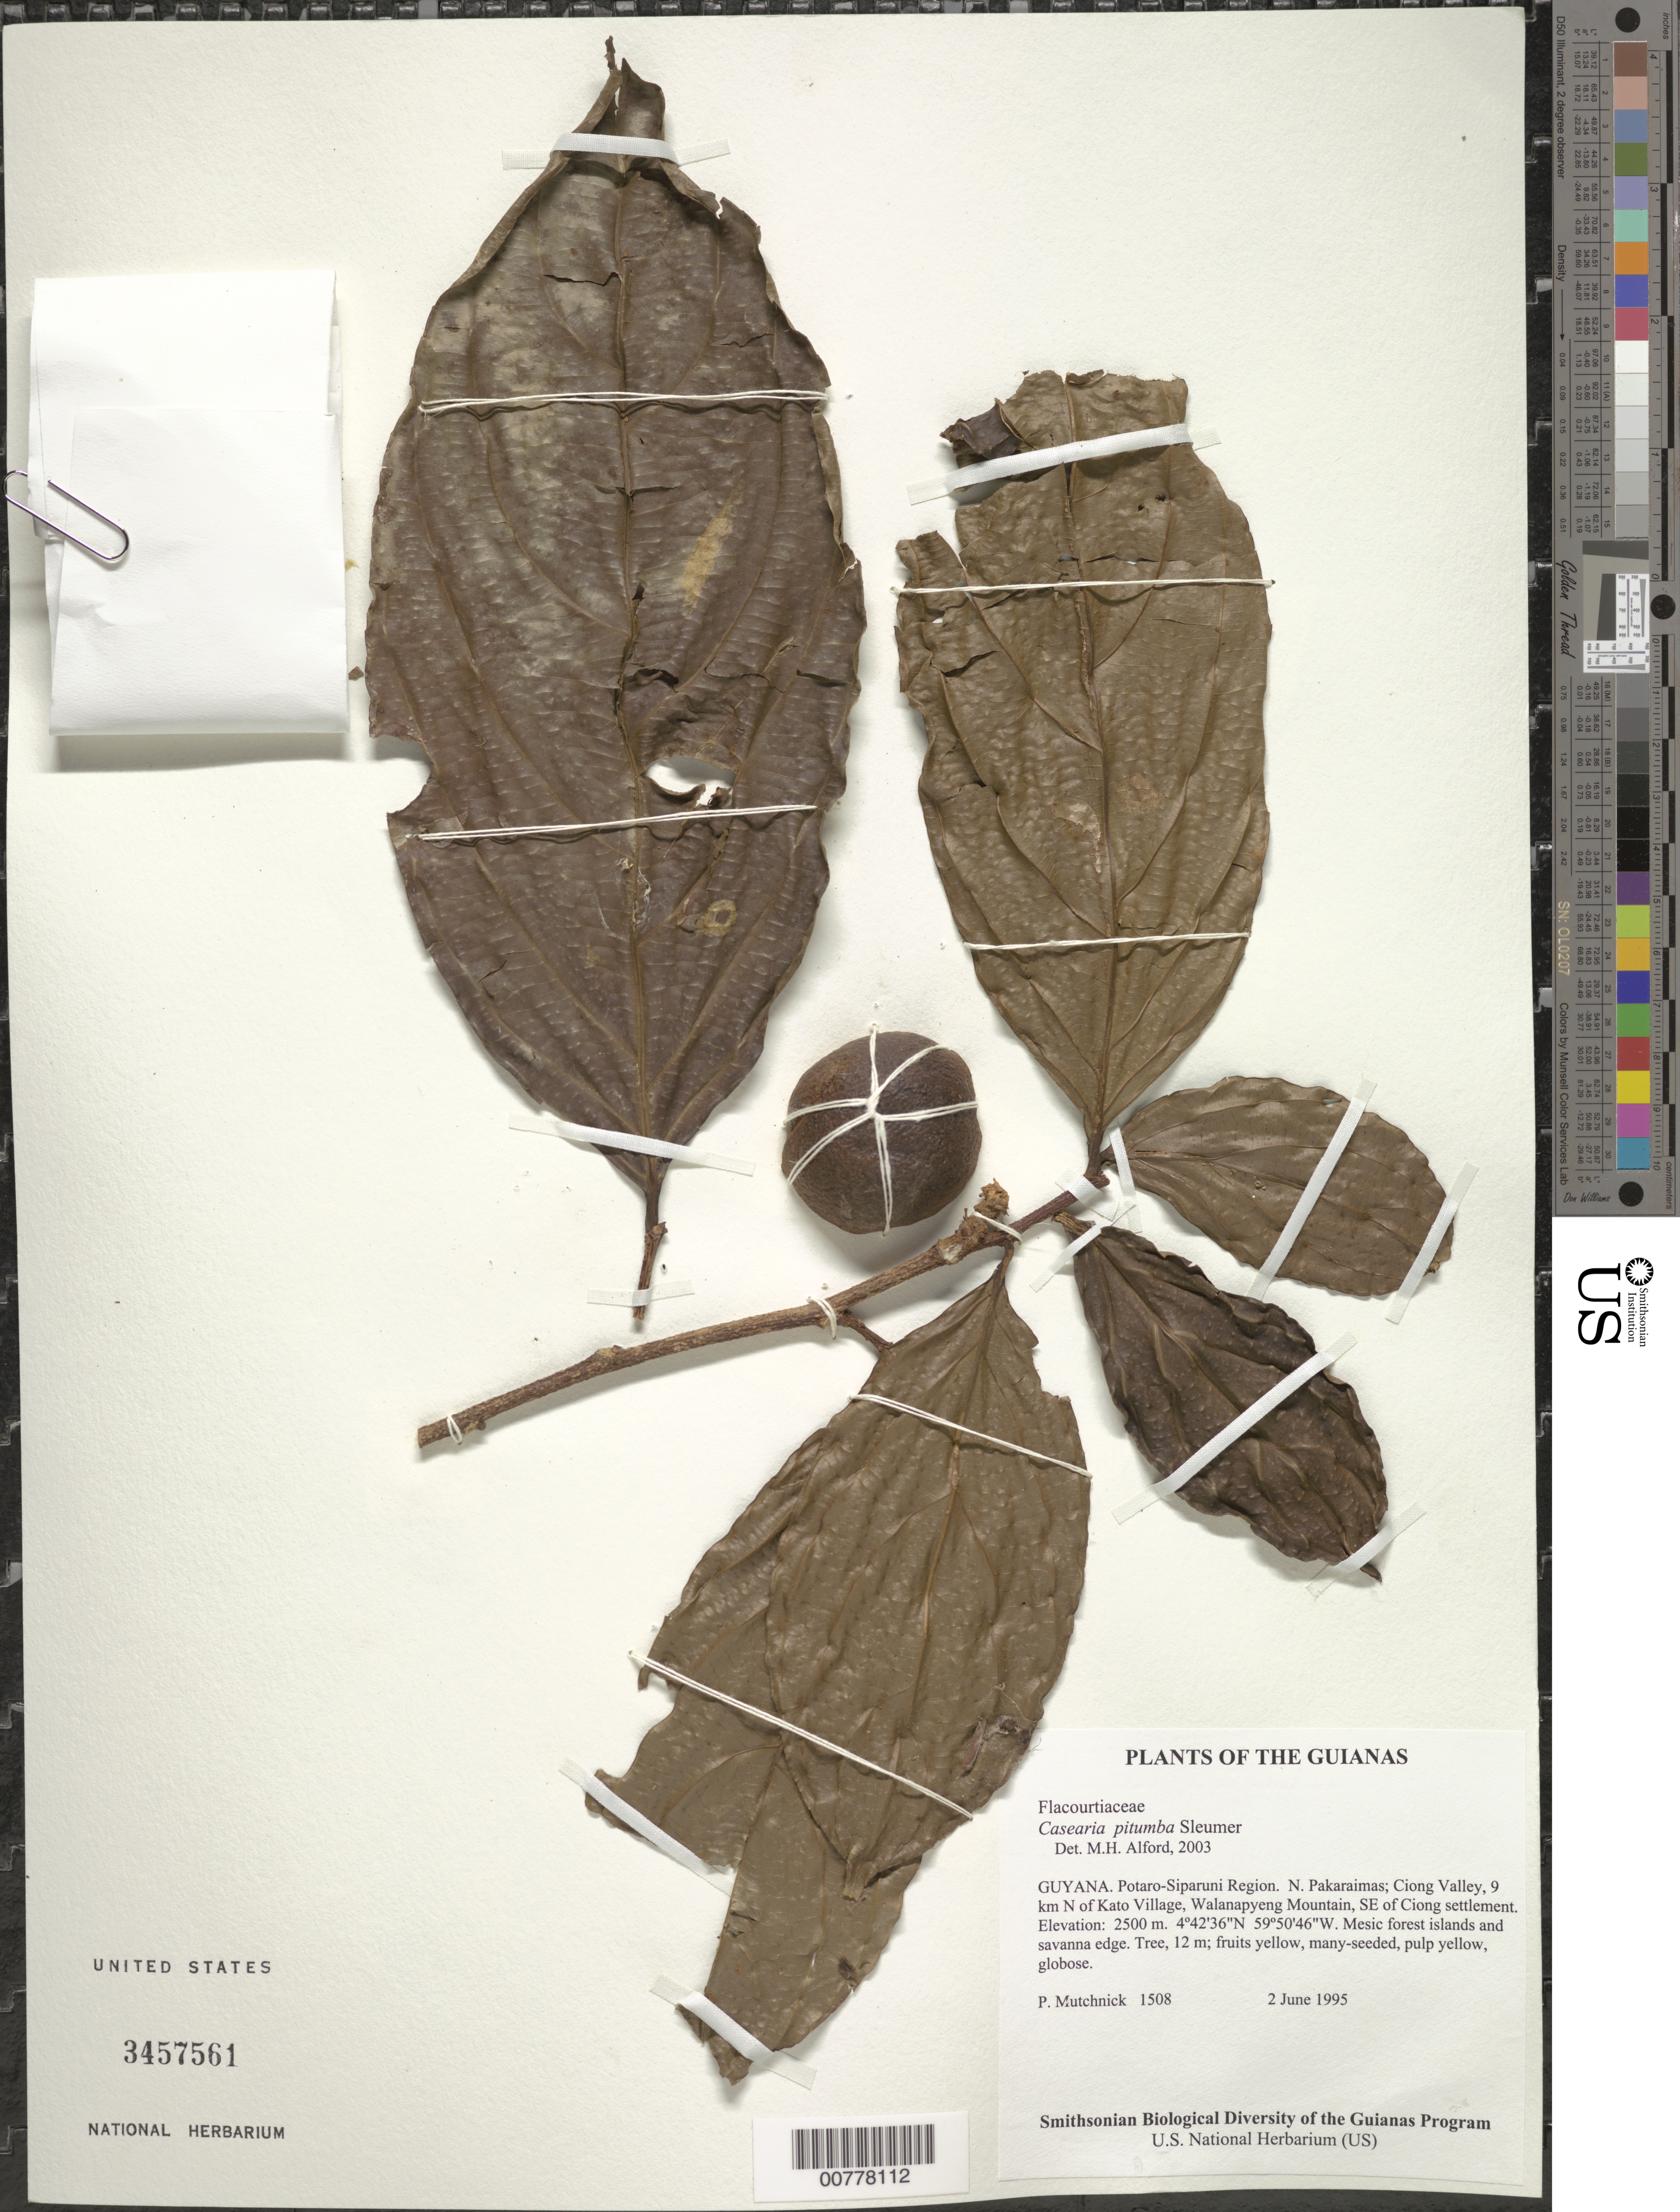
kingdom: Plantae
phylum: Tracheophyta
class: Magnoliopsida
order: Malpighiales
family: Salicaceae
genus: Casearia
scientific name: Casearia pitumba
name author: Sleumer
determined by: Alford, Mac Haverson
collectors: P. Mutchnick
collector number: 1508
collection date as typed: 2 June 1995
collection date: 1995-06-02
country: Guyana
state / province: Potaro-Siparuni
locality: N. Pakaraimas; Ciong Valley, 9 km N of Kato Village, Walanapyeng Mountain, SE of Ciong settlement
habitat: Mesic forest islands and savanna edge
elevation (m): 2500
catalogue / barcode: US 3457561